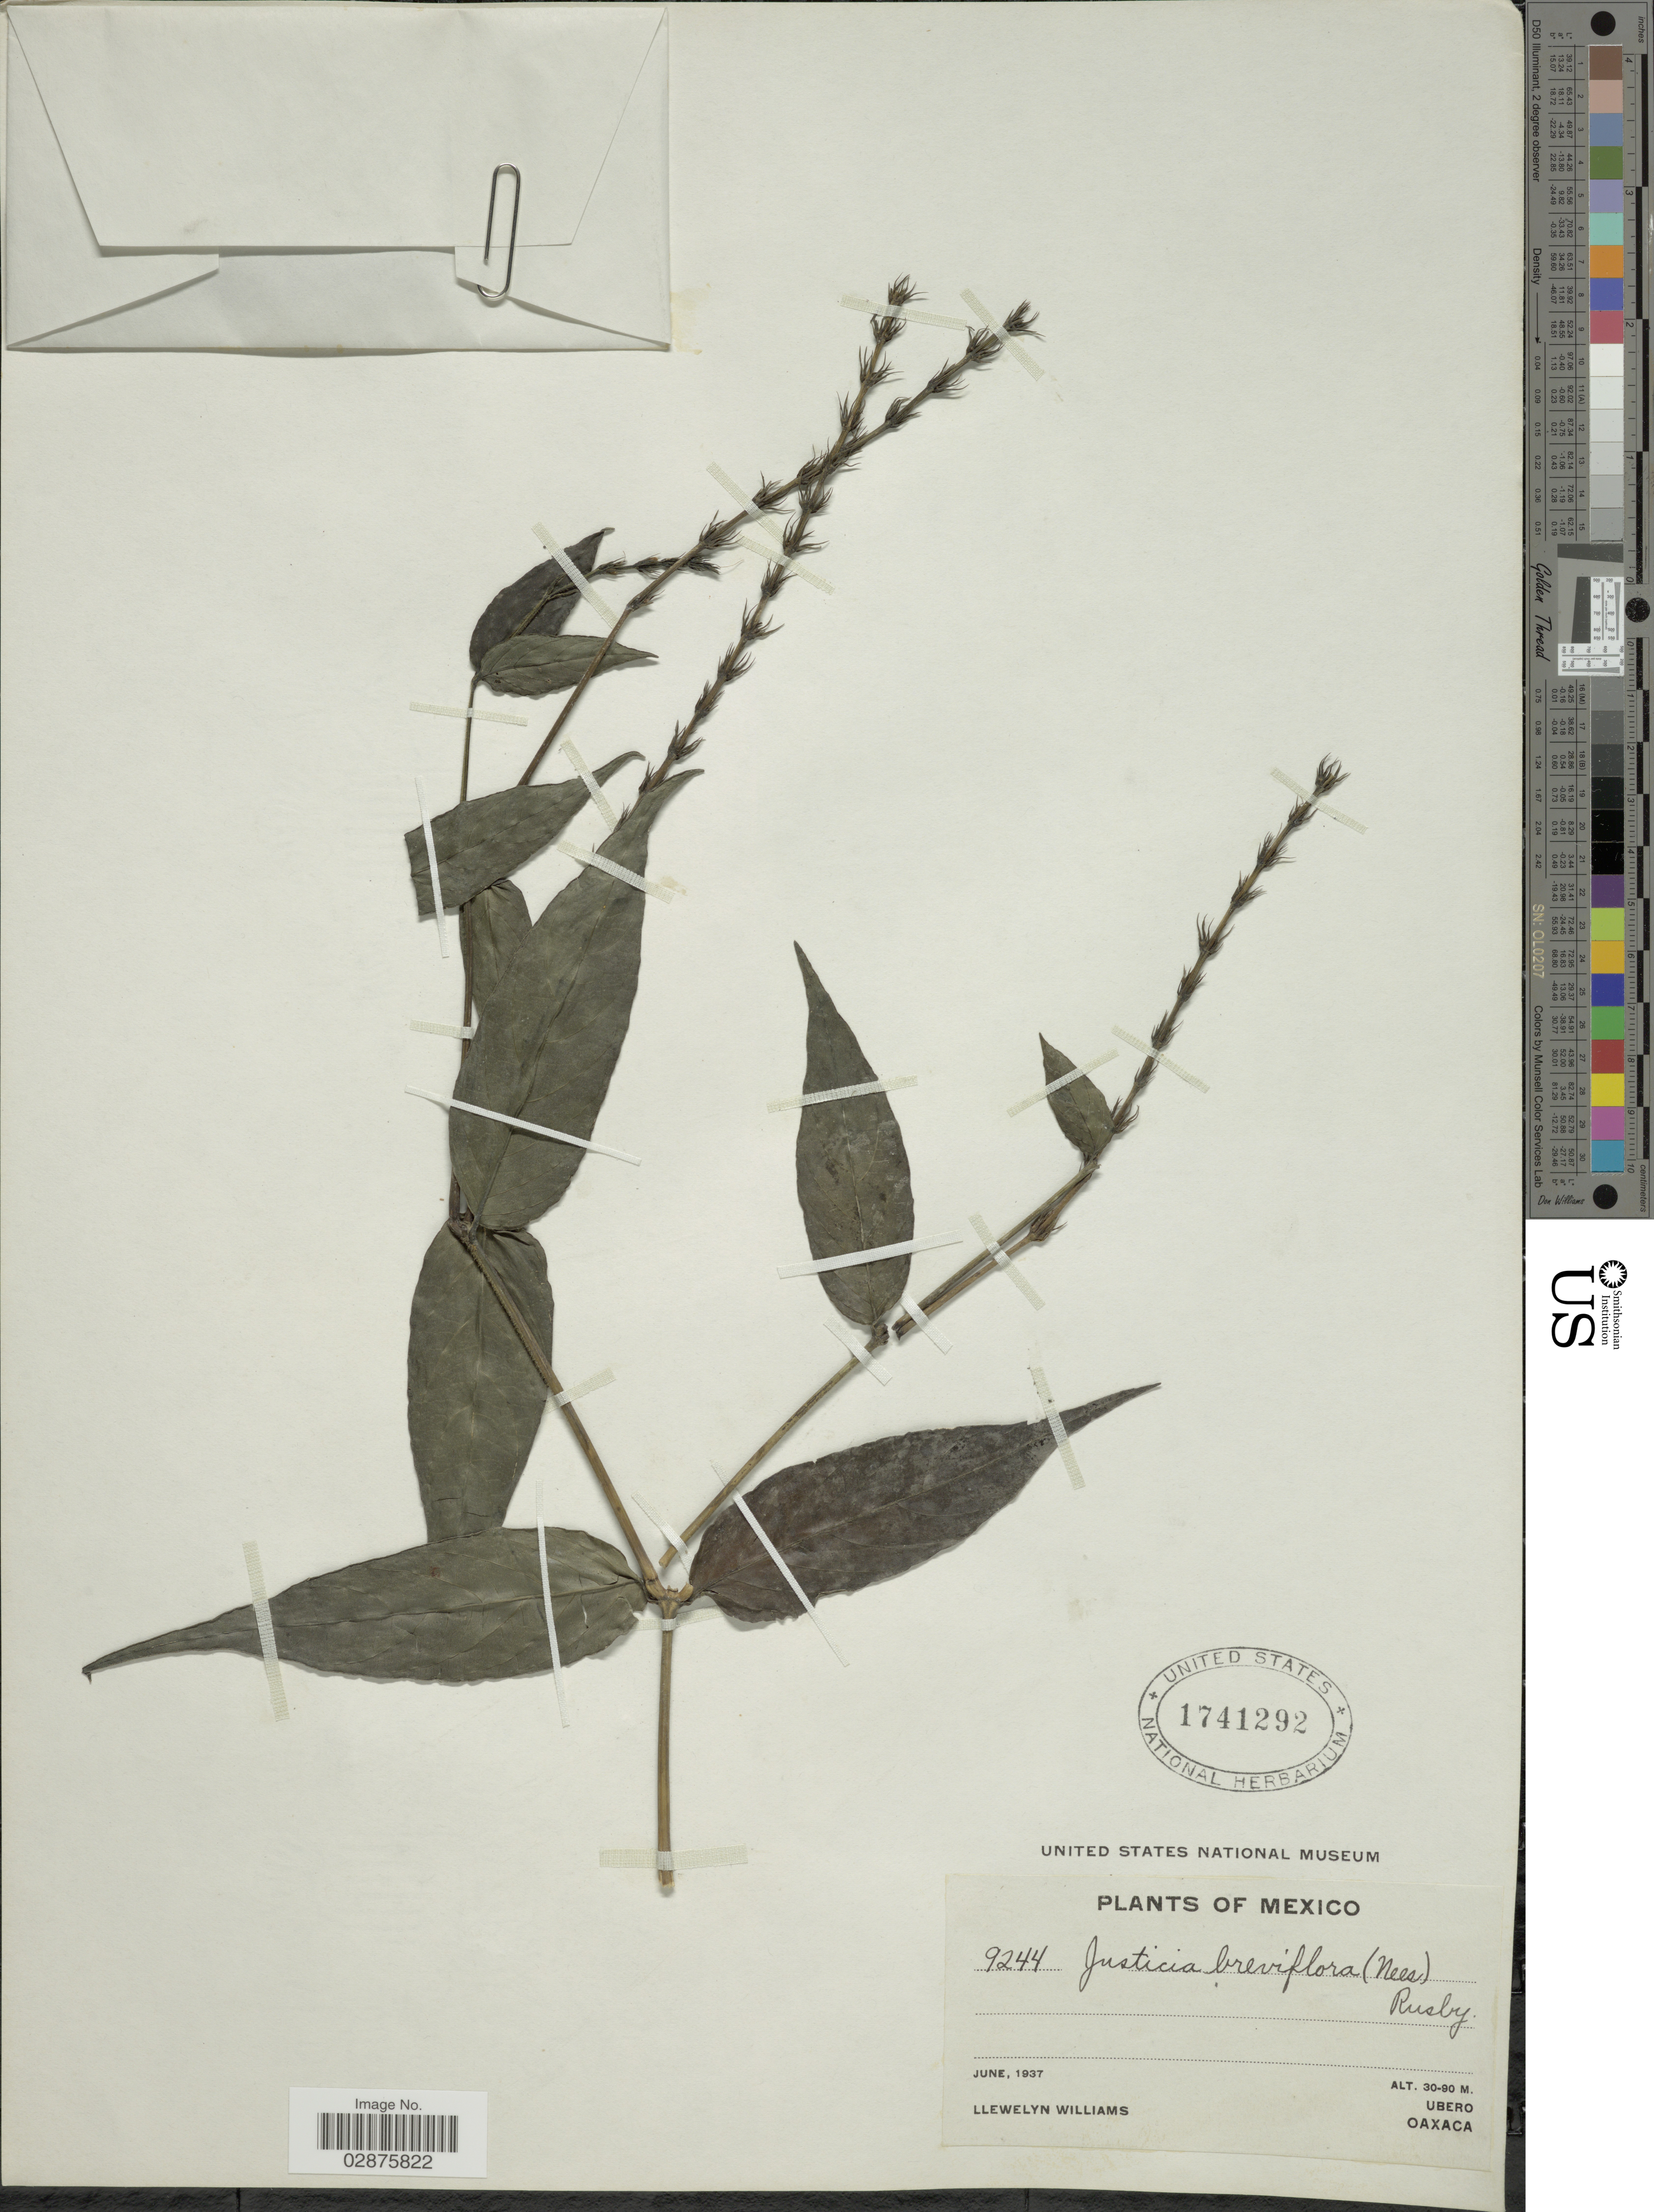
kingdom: Plantae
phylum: Tracheophyta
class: Magnoliopsida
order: Lamiales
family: Acanthaceae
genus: Justicia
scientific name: Justicia breviflora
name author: (Nees) Rusby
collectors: Ll. Williams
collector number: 9244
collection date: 1937-06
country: Mexico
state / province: Oaxaca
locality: Ubero.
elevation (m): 30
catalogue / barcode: US 1741292